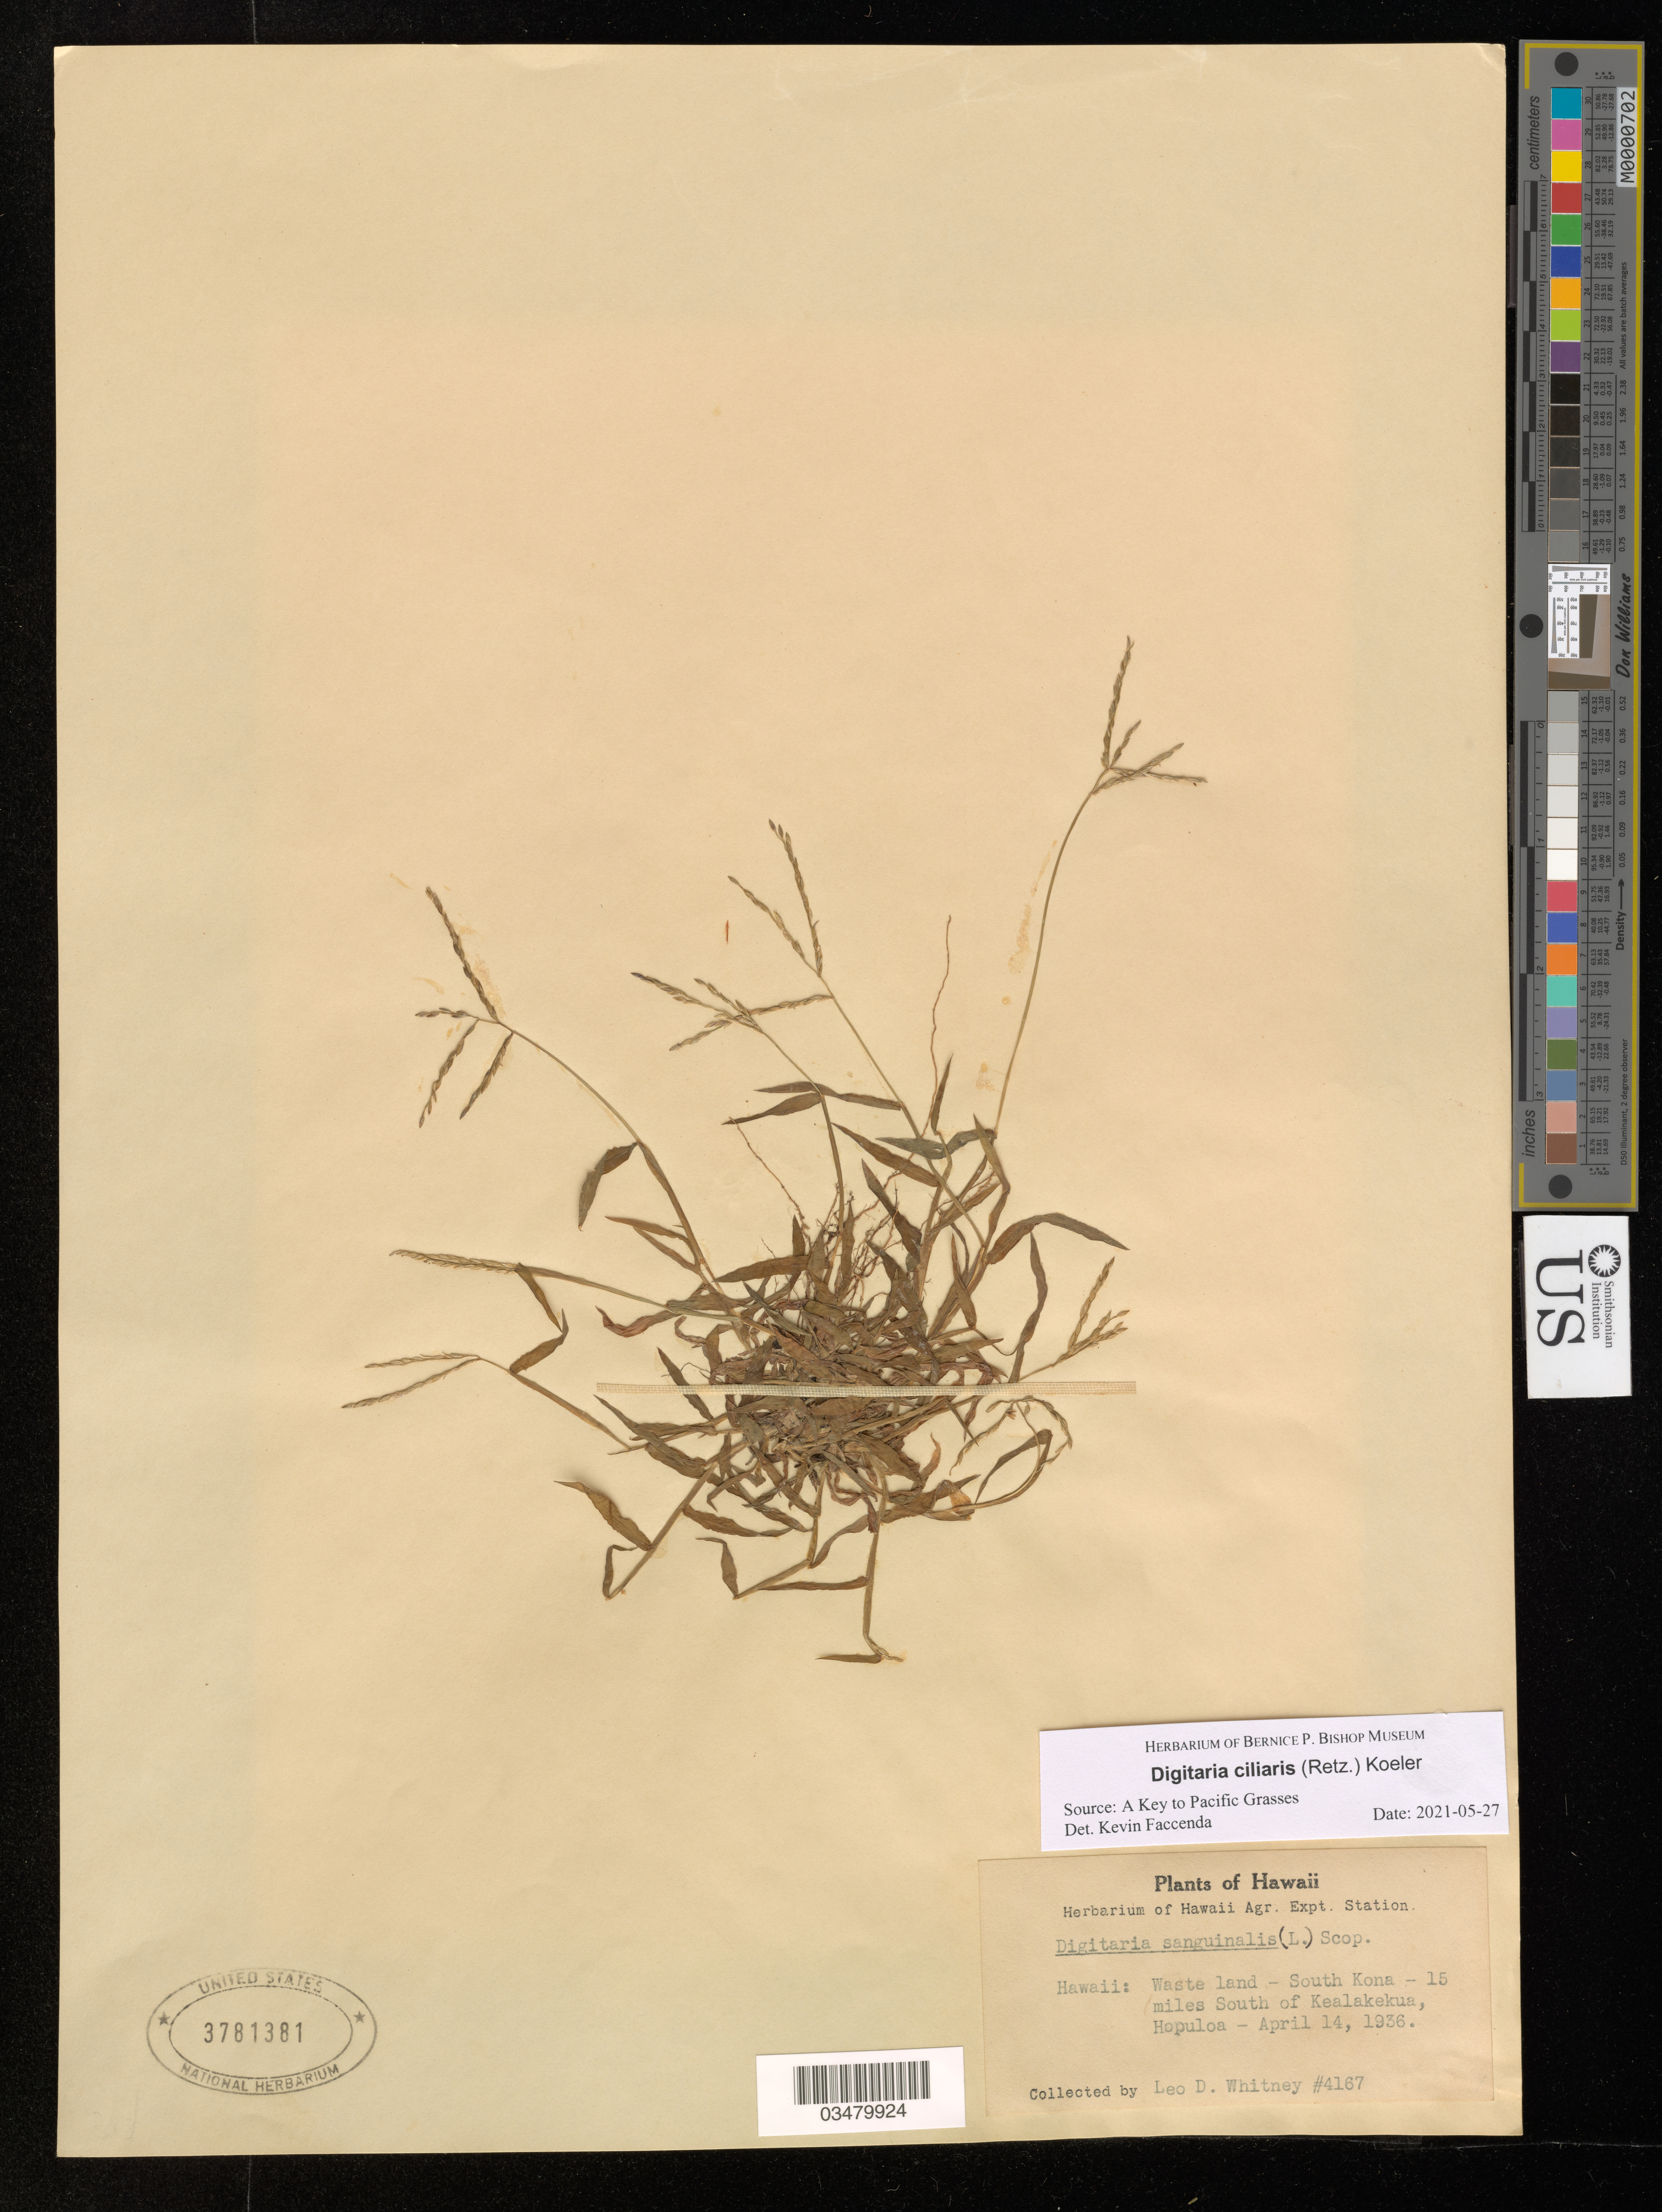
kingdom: Plantae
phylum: Tracheophyta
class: Liliopsida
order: Poales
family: Poaceae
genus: Digitaria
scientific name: Digitaria ciliaris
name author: (Retz.) Koeler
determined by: Faccenda, K.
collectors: L. Whitney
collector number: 4167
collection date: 1936-04-14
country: United States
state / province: Hawaii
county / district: Hawaii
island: Hawaii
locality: South Kona, 15 miles South of Kealakekua, Hopuloa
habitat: Waste land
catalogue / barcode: US 3781381